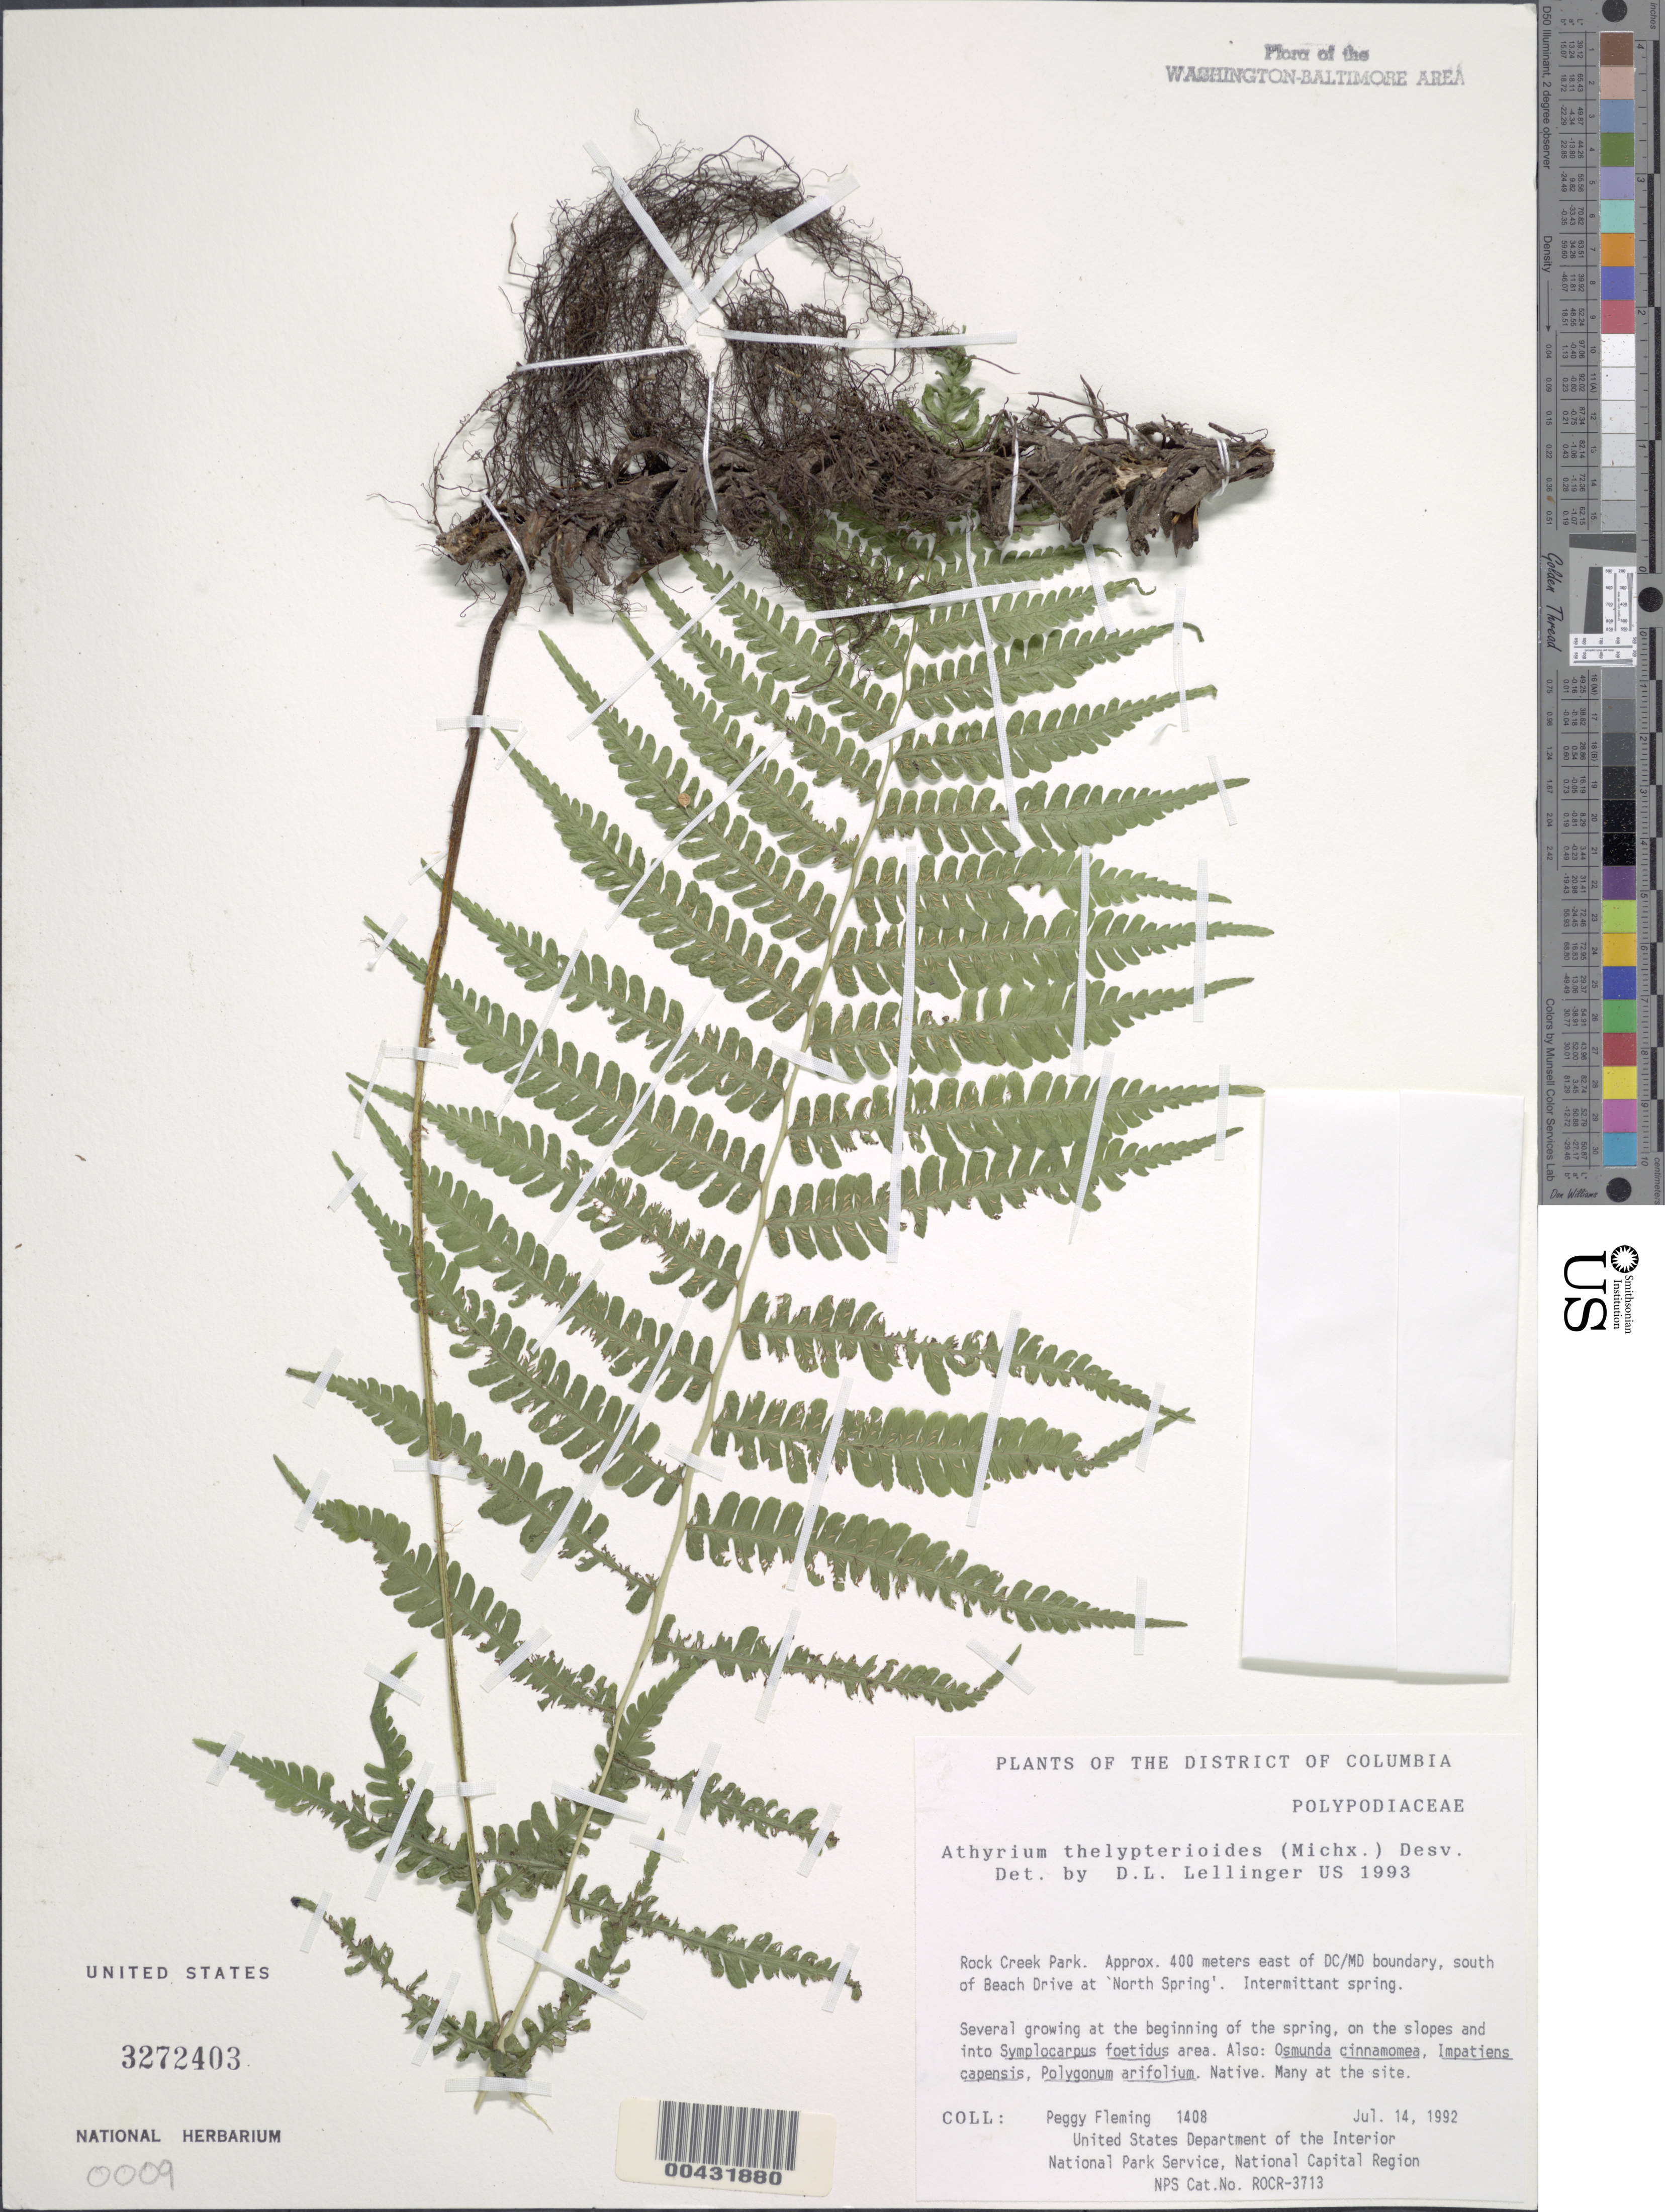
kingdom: Plantae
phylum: Tracheophyta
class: Polypodiopsida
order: Polypodiales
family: Athyriaceae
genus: Deparia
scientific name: Deparia acrostichoides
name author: (Sw.) M. Kato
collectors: P. Fleming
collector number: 1408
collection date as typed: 14 Jul 1992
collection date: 1992-07-14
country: United States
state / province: District of Columbia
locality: Rock Creek Park, E of DC and MD Boundary, S of Beach Drive Rock Creek Park and vicinity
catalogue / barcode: US 3272403